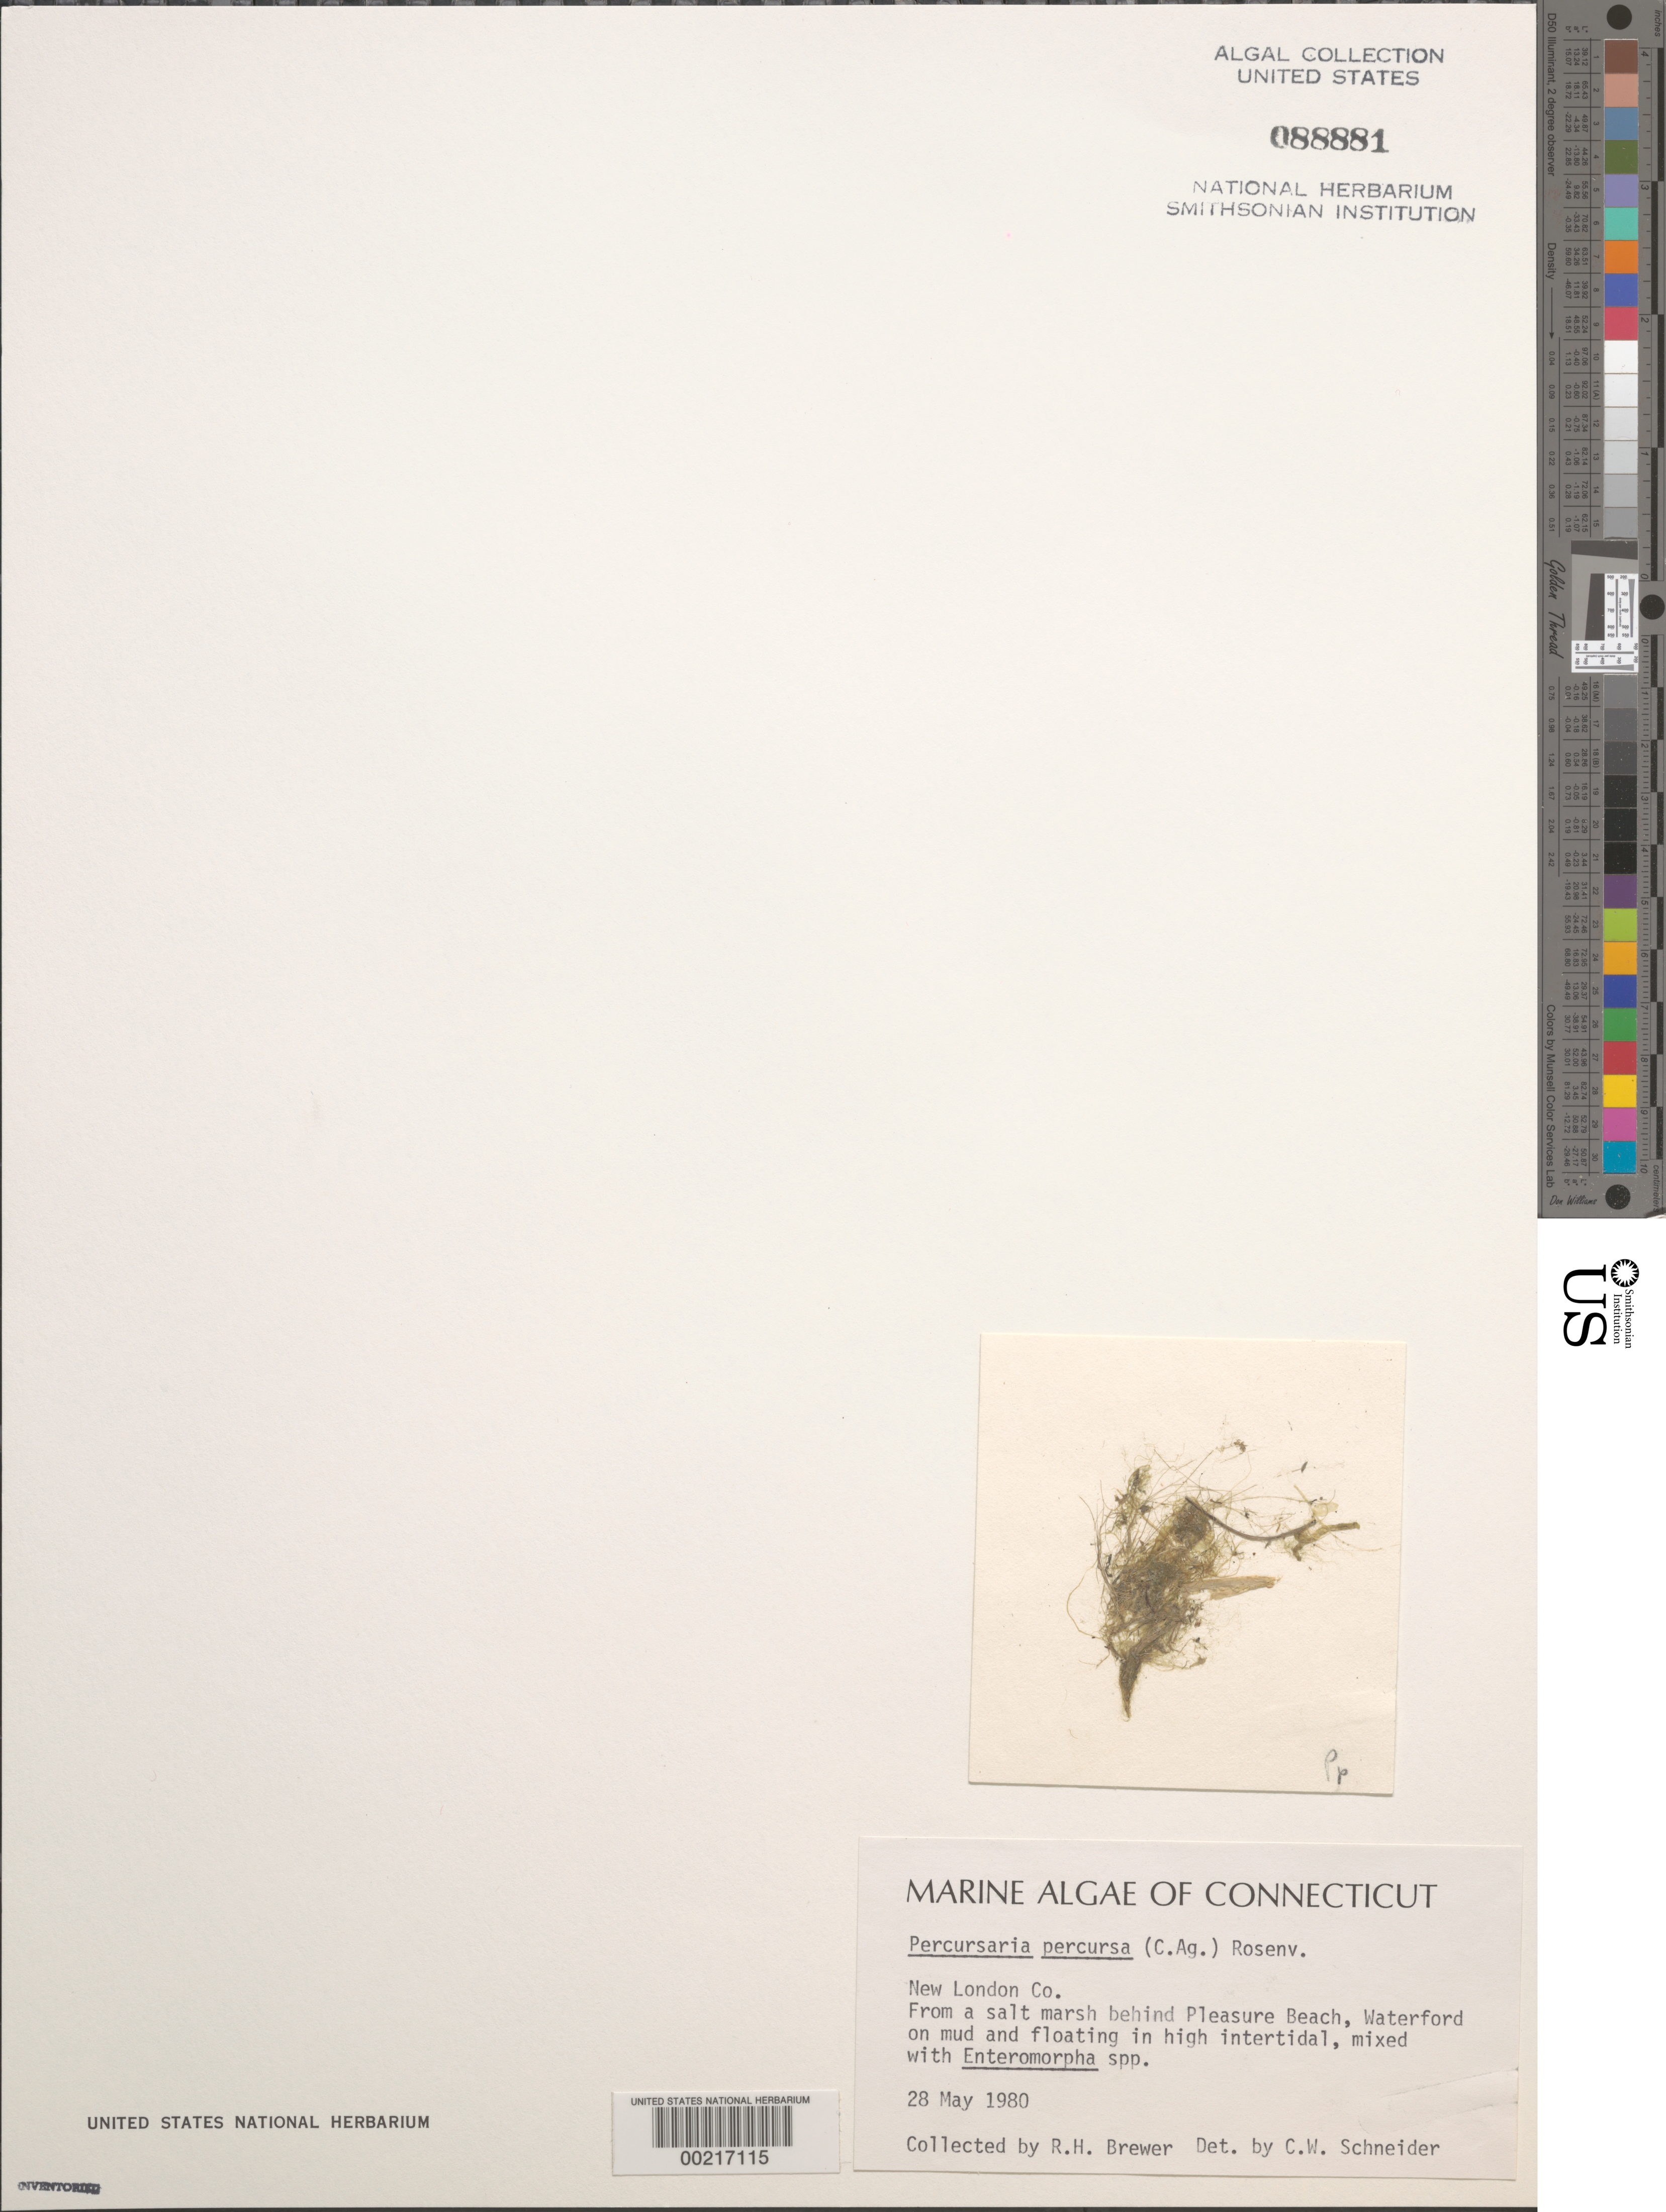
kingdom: Plantae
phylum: Chlorophyta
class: Ulvophyceae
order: Ulvales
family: Ulvaceae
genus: Percursaria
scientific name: Percursaria percursa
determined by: Schneider, C. W.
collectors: R. H. Brewer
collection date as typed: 28 May 1980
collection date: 1980-05-28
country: United States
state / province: Connecticut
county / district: New London County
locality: Pleasure Beach, Waterford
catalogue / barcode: US 88881